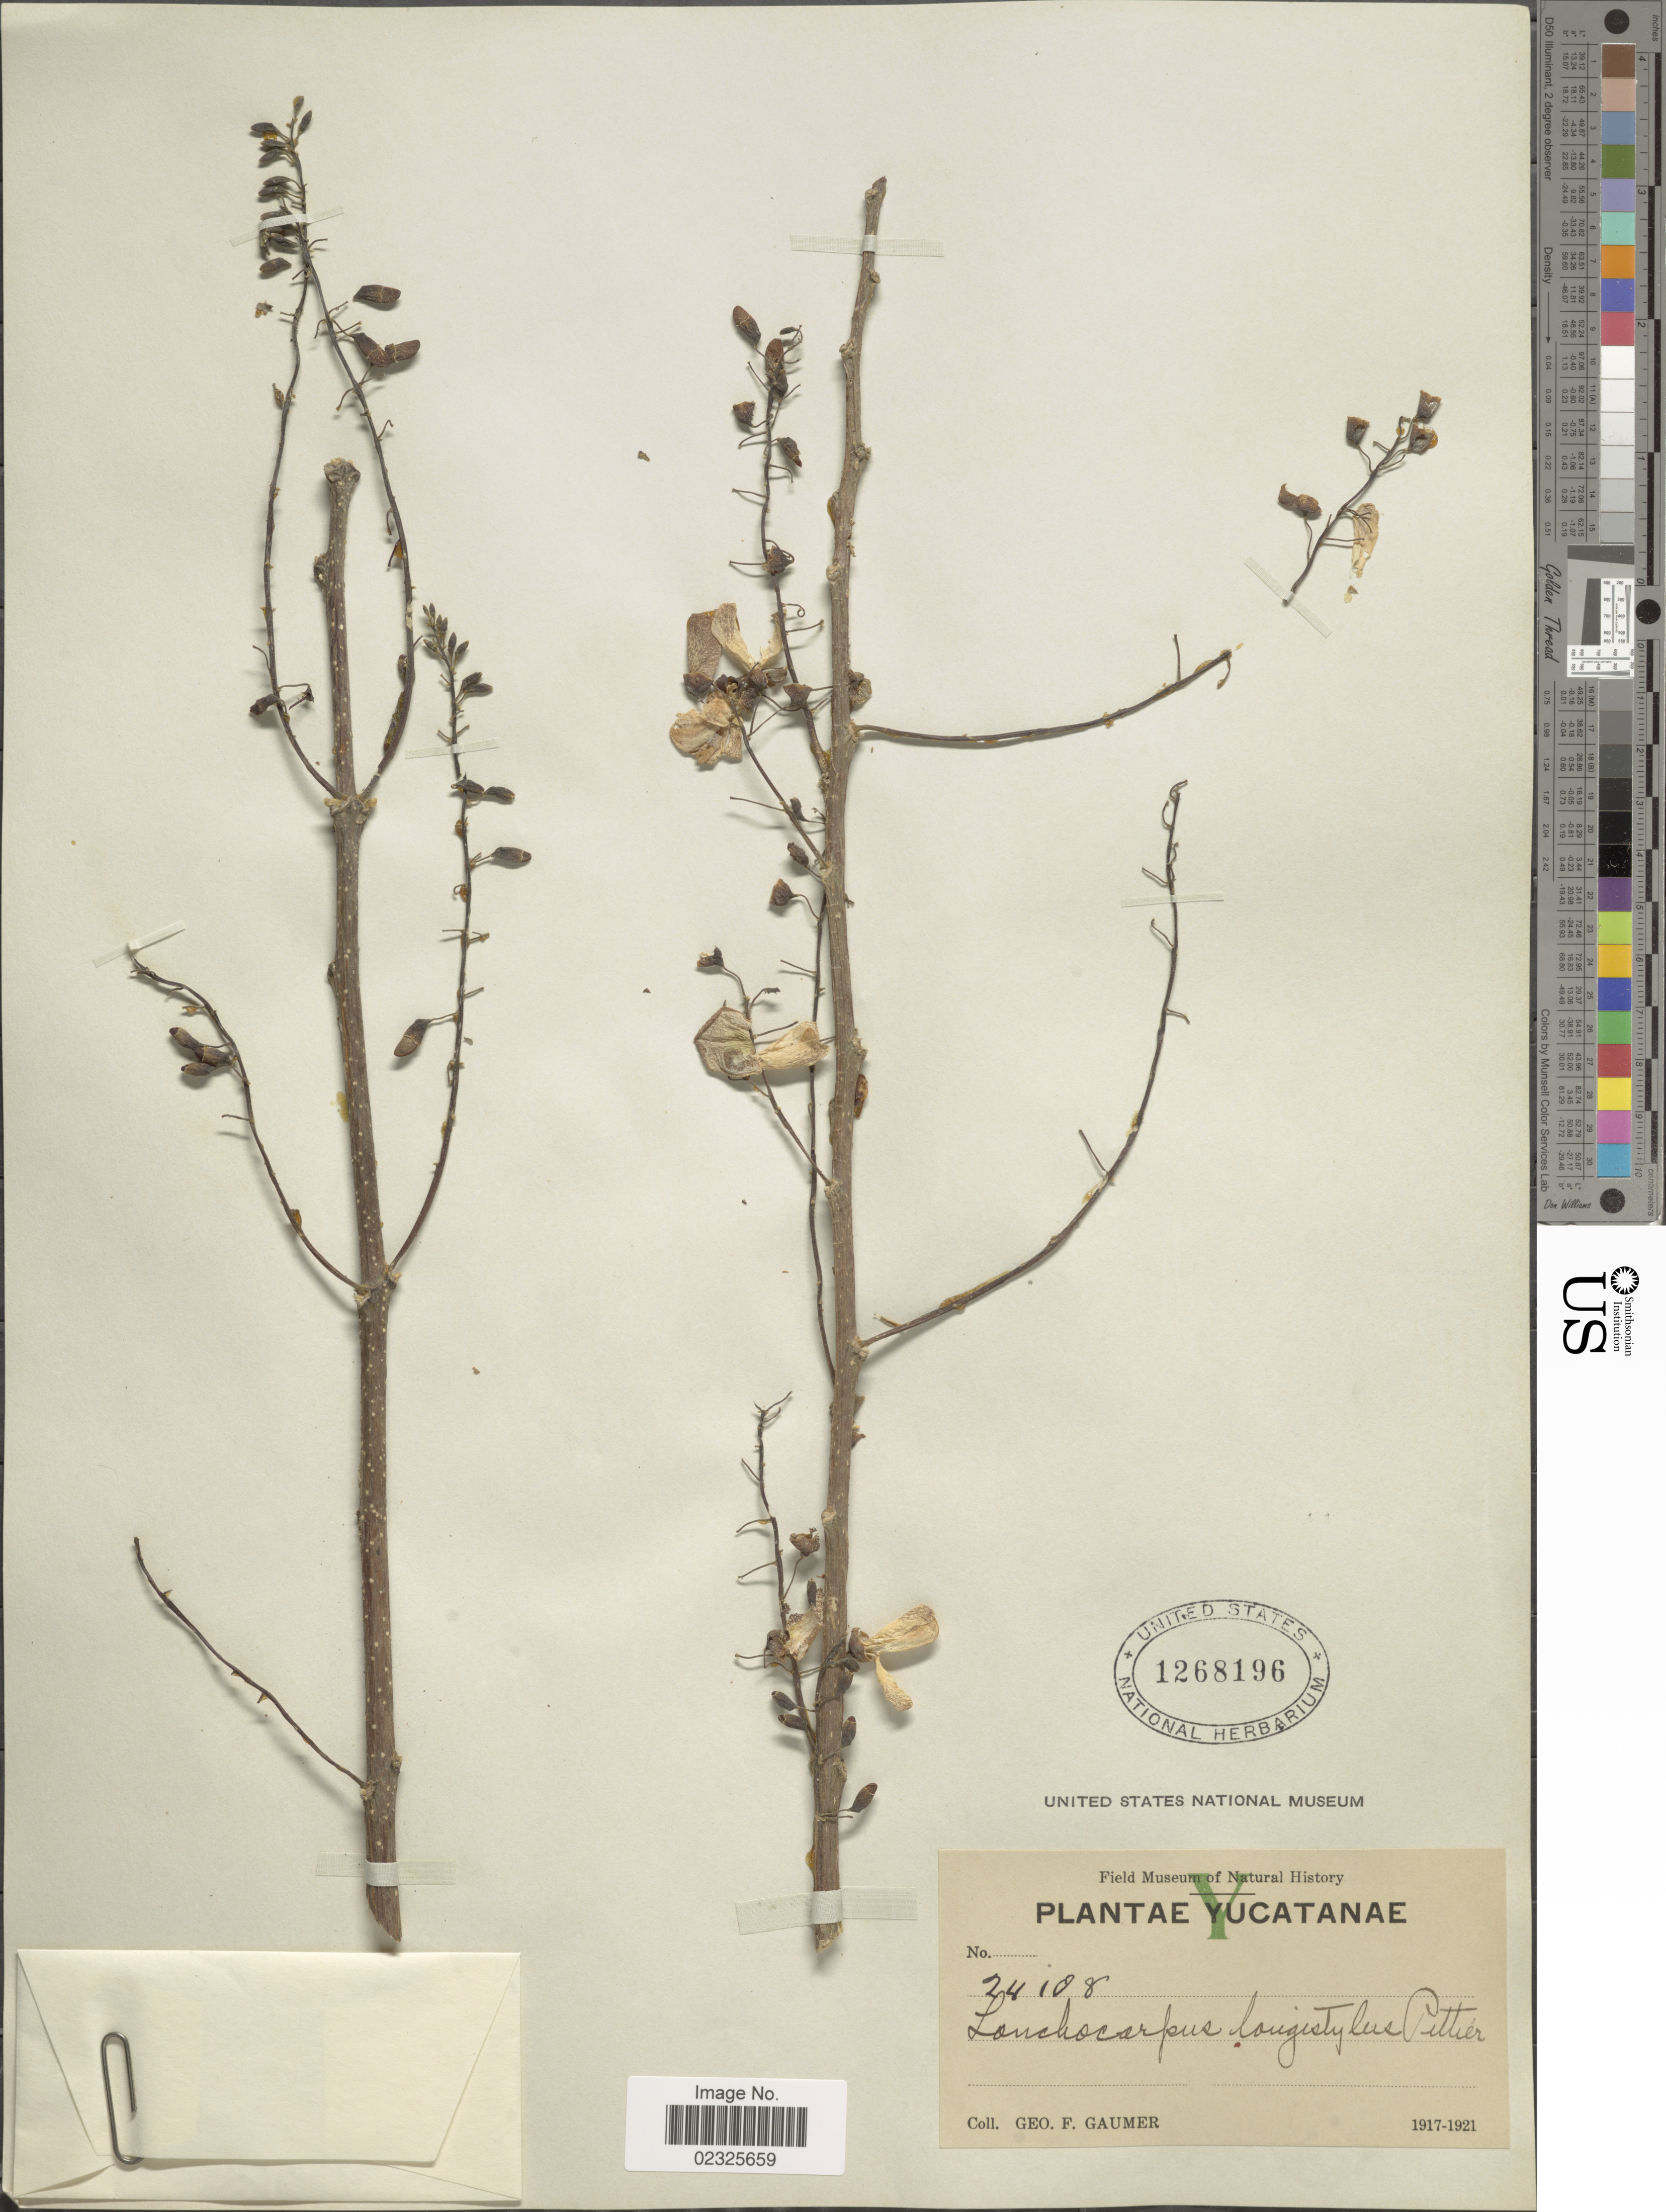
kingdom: Plantae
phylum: Tracheophyta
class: Magnoliopsida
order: Fabales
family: Fabaceae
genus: Gliricidia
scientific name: Gliricidia sepium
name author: (Jacq.) Kunth ex Walp.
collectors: G. F. Gaumer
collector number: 24108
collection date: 1917/1921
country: Mexico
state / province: Yucatán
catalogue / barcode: US 1268196